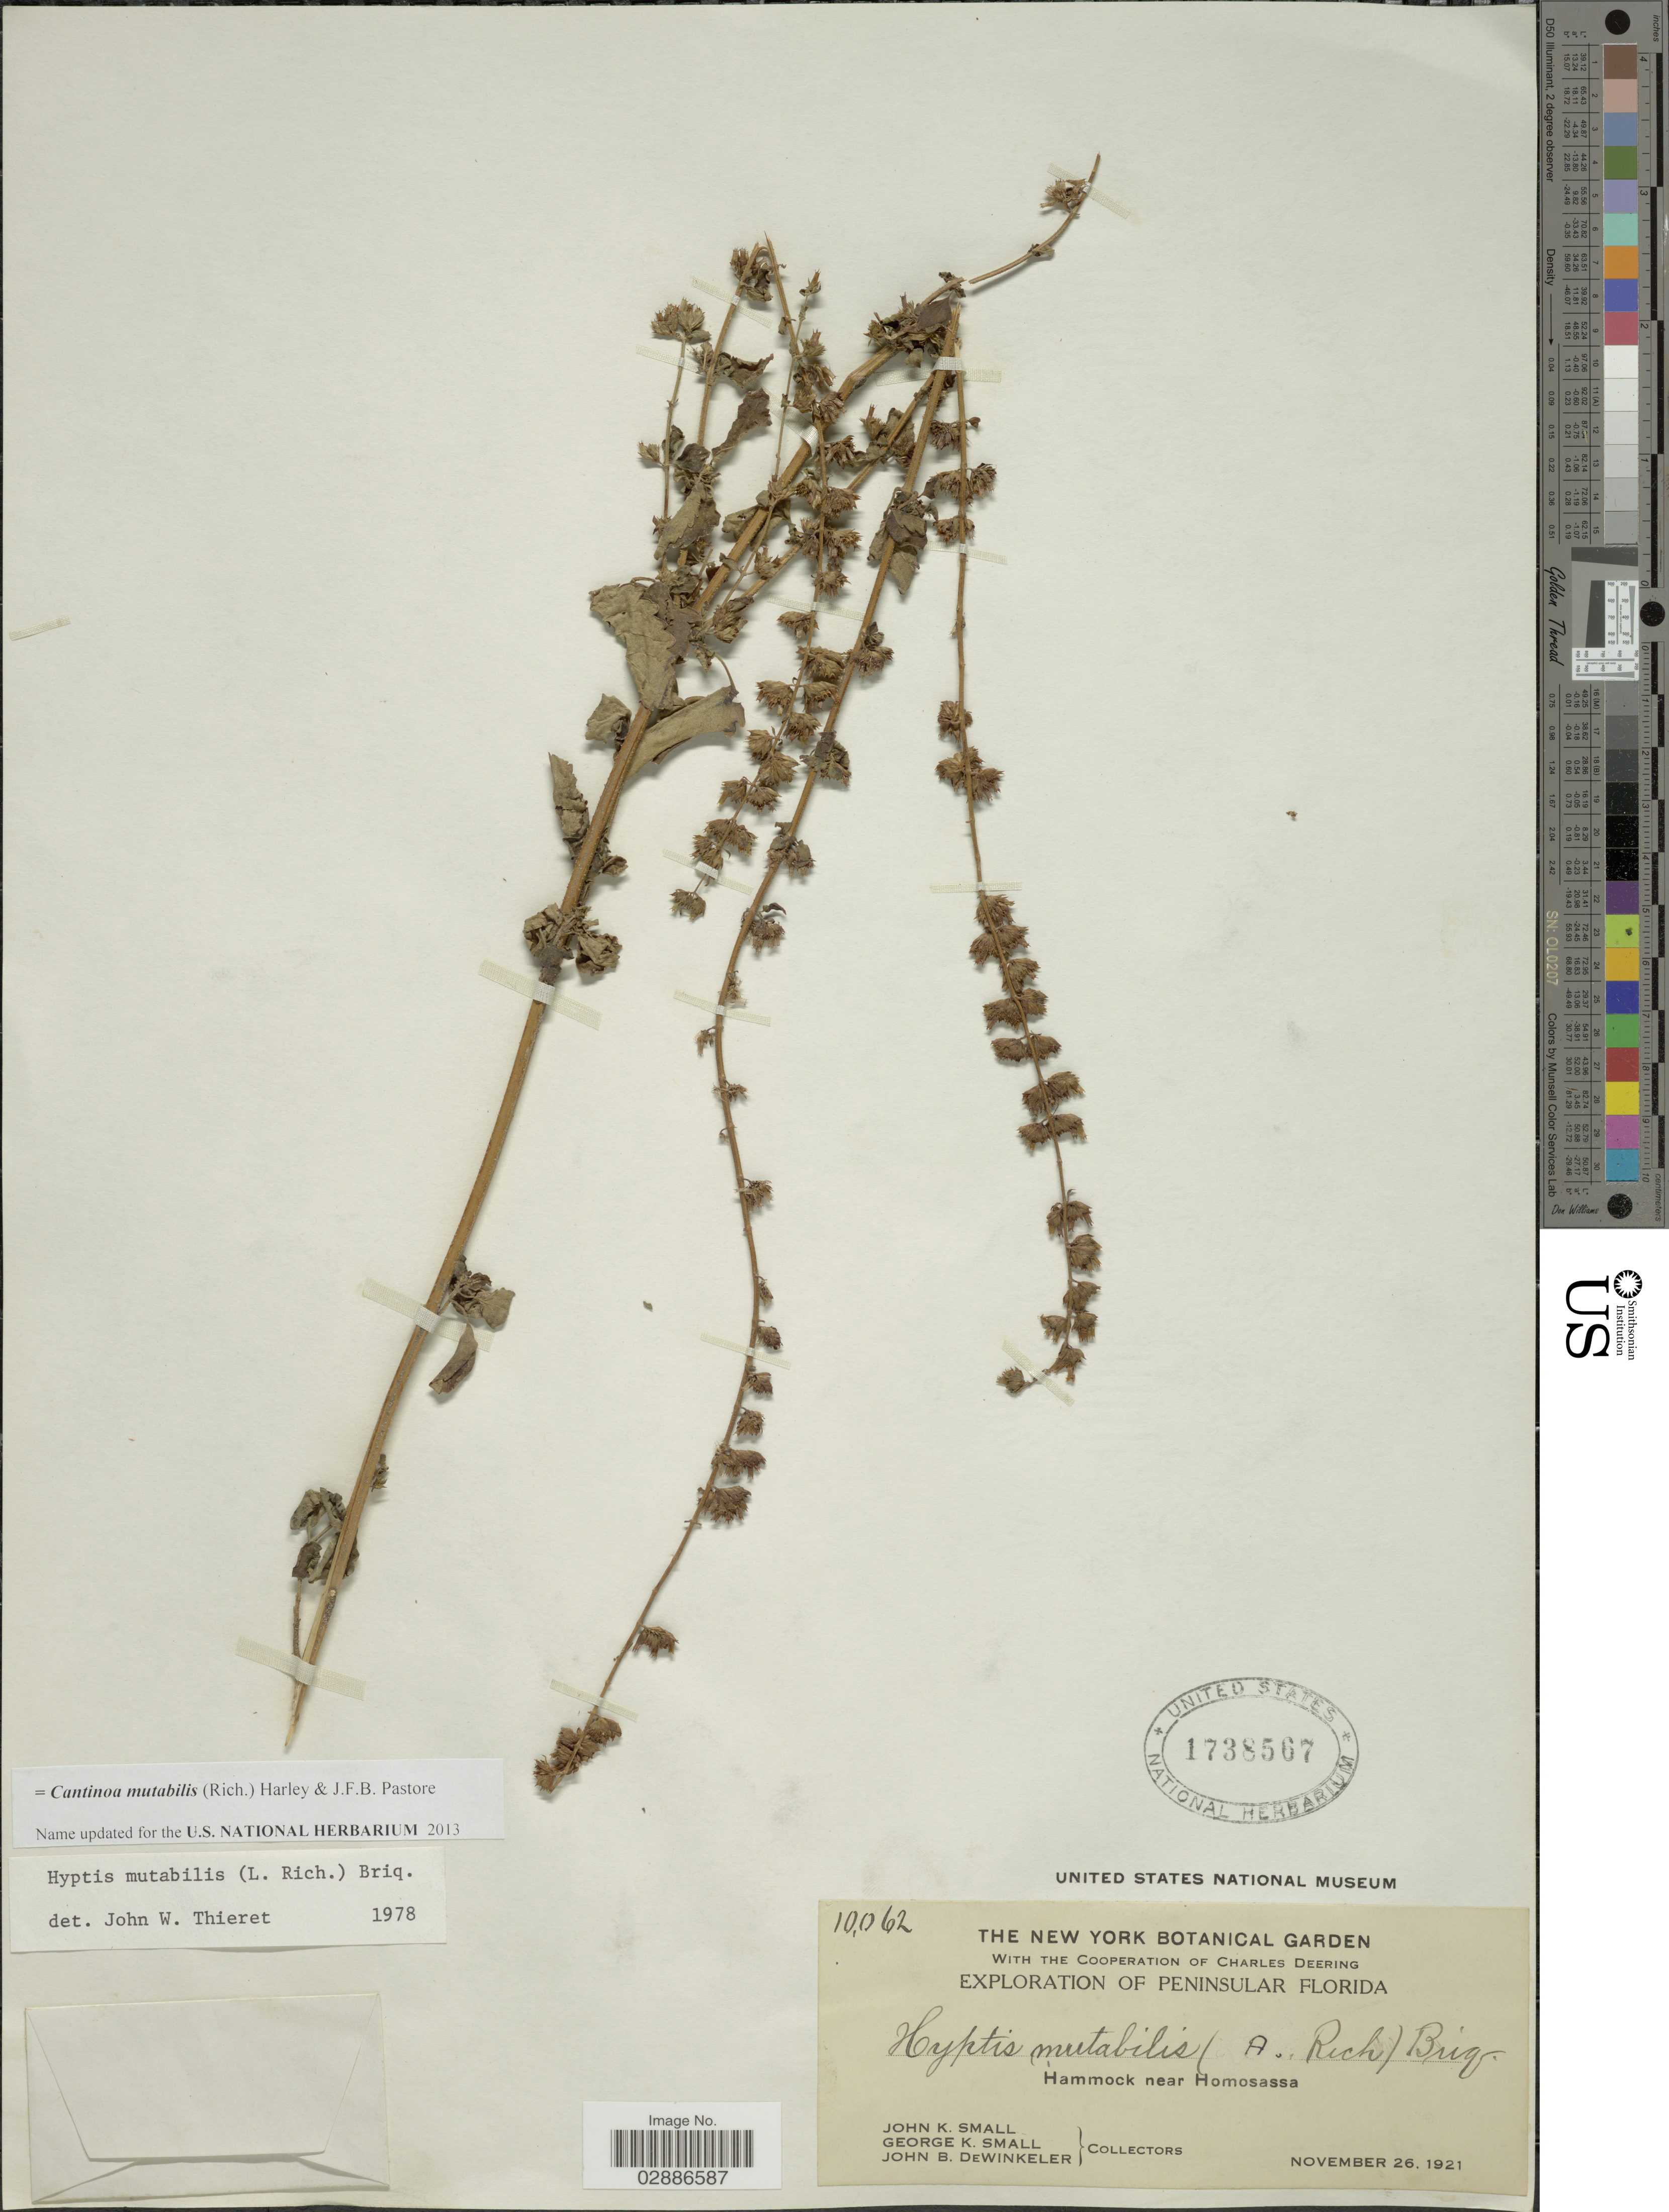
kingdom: Plantae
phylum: Tracheophyta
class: Magnoliopsida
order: Lamiales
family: Lamiaceae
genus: Cantinoa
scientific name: Cantinoa mutabilis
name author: (Epling) Harley & J.F.B. Pastore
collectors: J. K. Small, G. K. Small & J. B. Dewinkeler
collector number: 10062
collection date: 1921-11-26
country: United States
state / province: Florida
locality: Peninsular Florida, Hammock near Homosassa.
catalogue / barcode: US 1738567